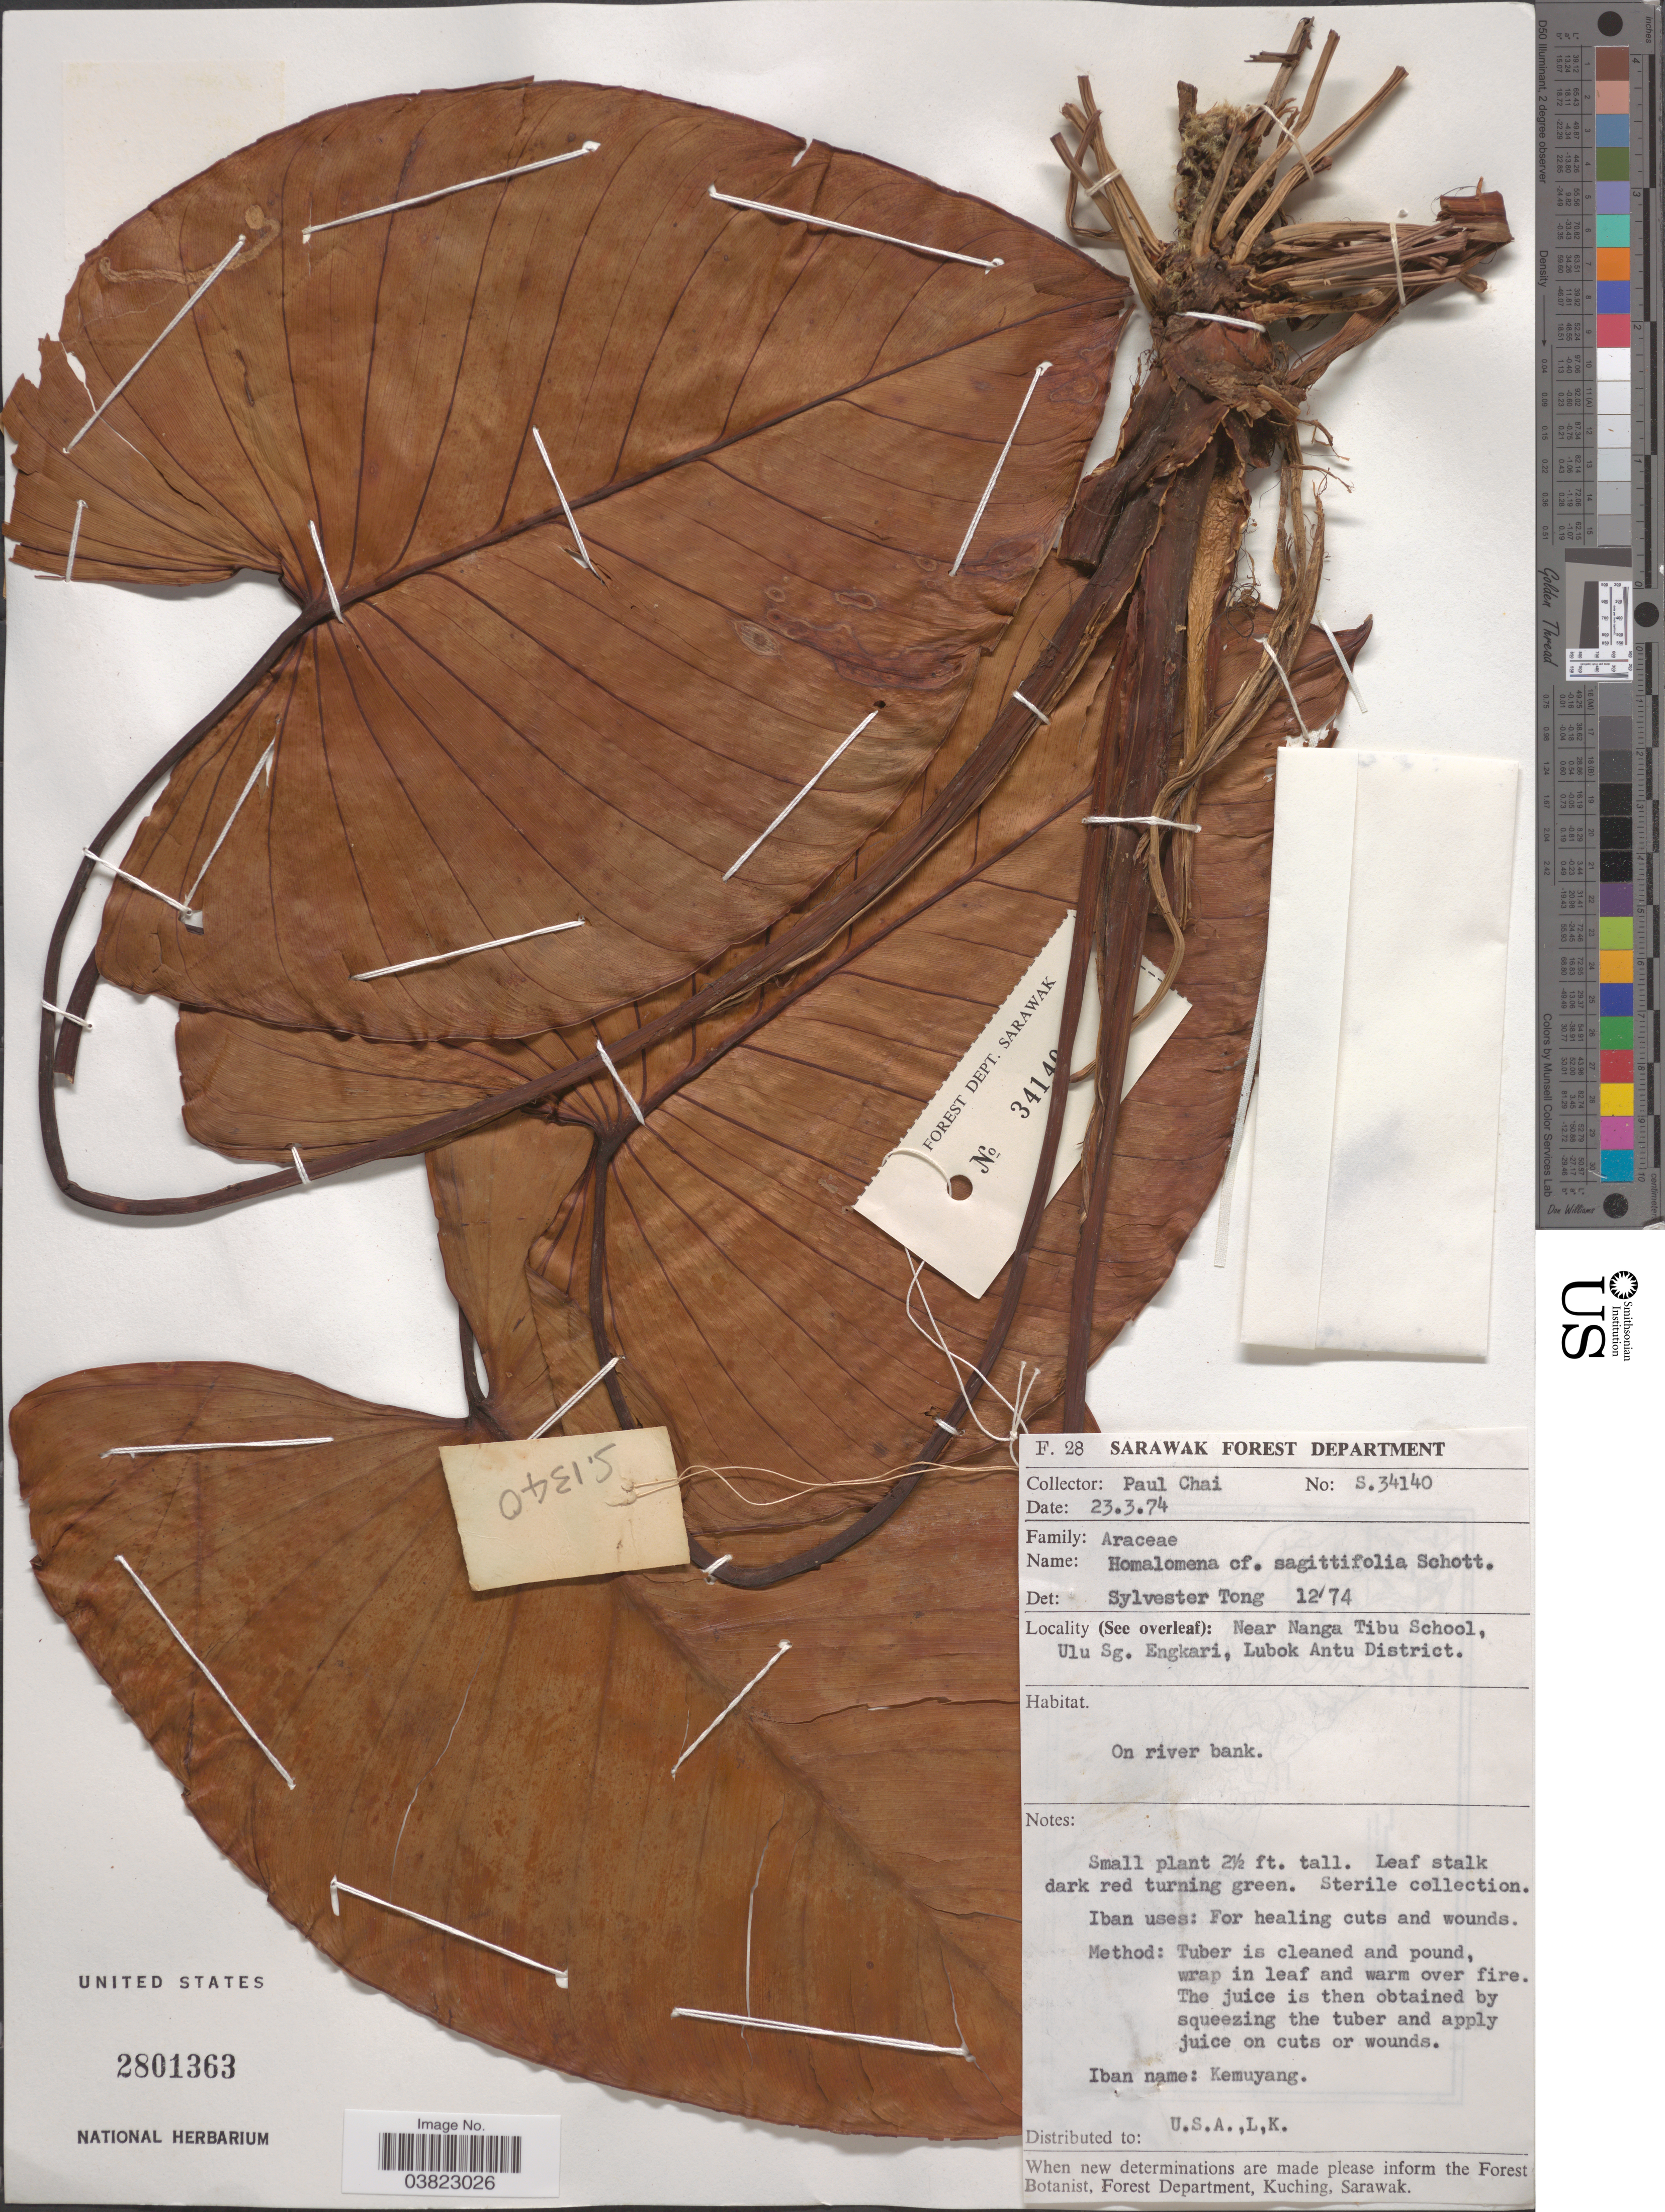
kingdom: Plantae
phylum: Tracheophyta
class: Liliopsida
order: Alismatales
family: Araceae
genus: Homalomena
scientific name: Homalomena sagitifolium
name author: Jungh. ex Schott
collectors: P. Chai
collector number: S.34140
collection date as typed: Transcribed d/m/y: 23/3/74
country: Malaysia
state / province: Sarawak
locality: Near Nanga Tibu School, Ulu Sg. Engkari, Lubok Antu District.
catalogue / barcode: US 2801363